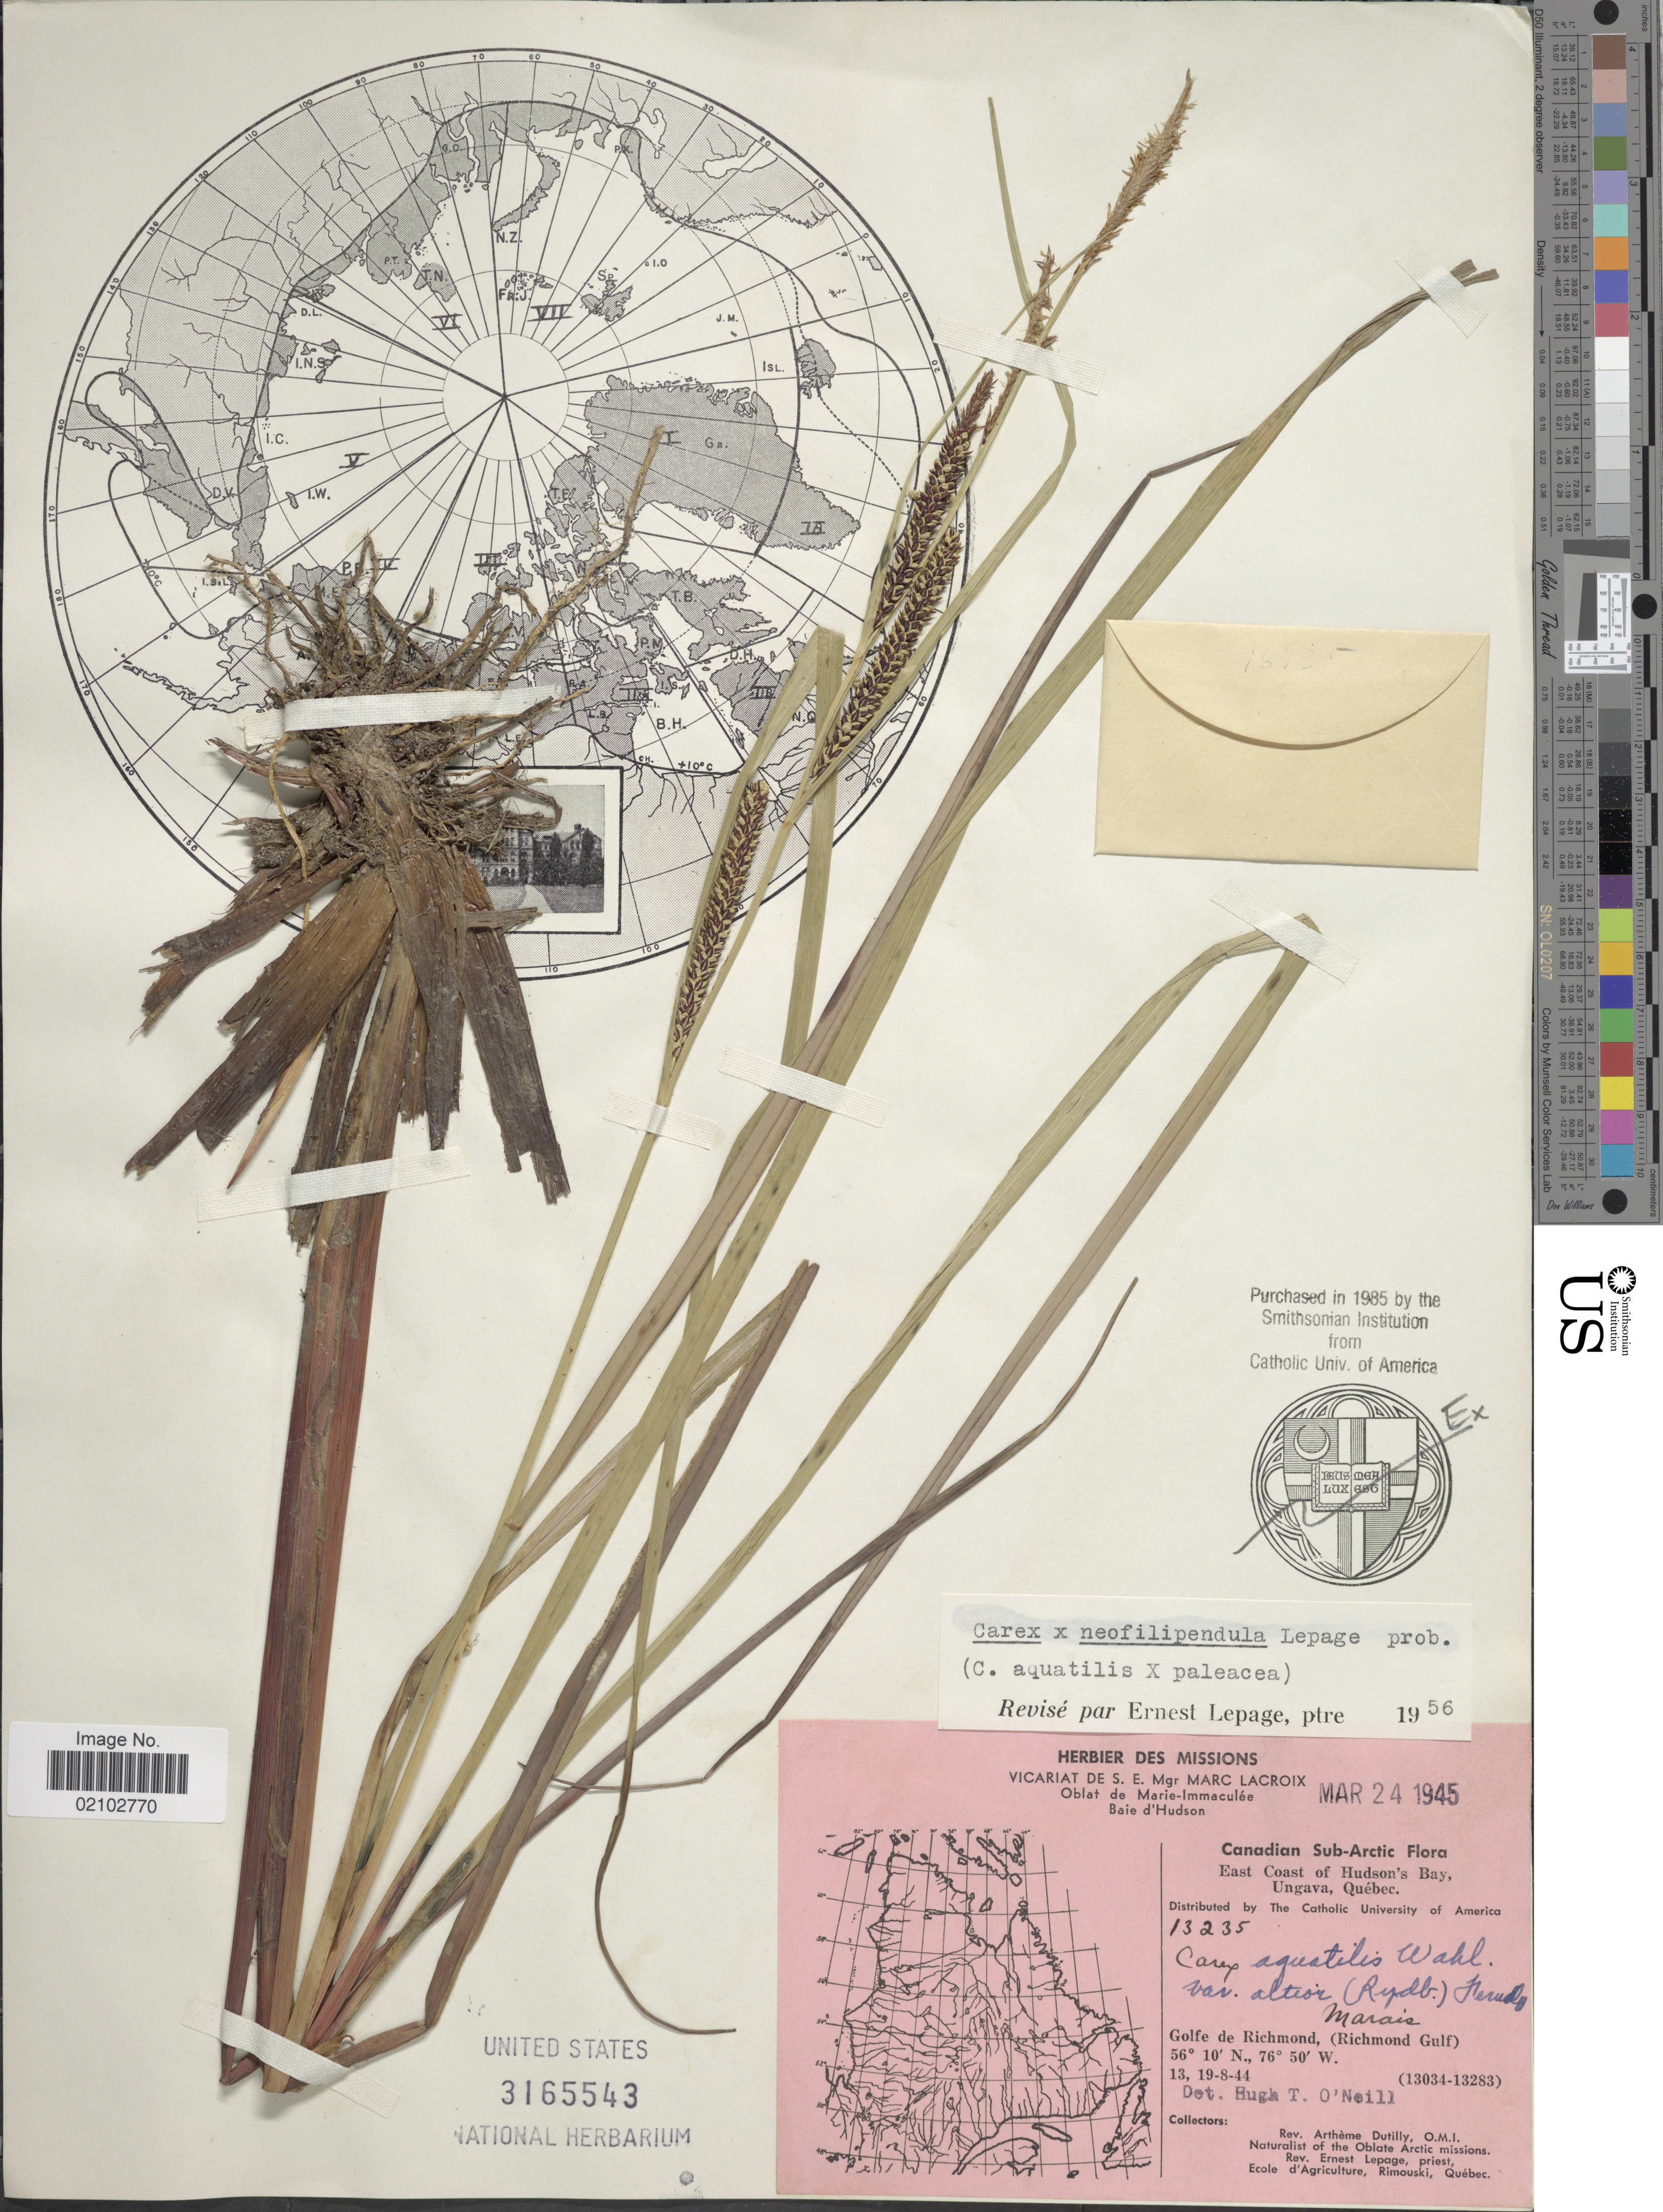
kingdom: Plantae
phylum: Tracheophyta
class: Liliopsida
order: Poales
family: Cyperaceae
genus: Carex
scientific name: Carex aquatilis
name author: Wahlenb.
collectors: A. Dutilly & E. Lepage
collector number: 13235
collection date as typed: Transcribed d/m/y: 13/8/44 to 19/8/44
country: Canada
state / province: Quebec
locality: Canadian Sub-Arctic, East Coast of Hudson Bay, Ungava, Golfe de Richmond, (Richmond Gulf), Marais.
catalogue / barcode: US 316543